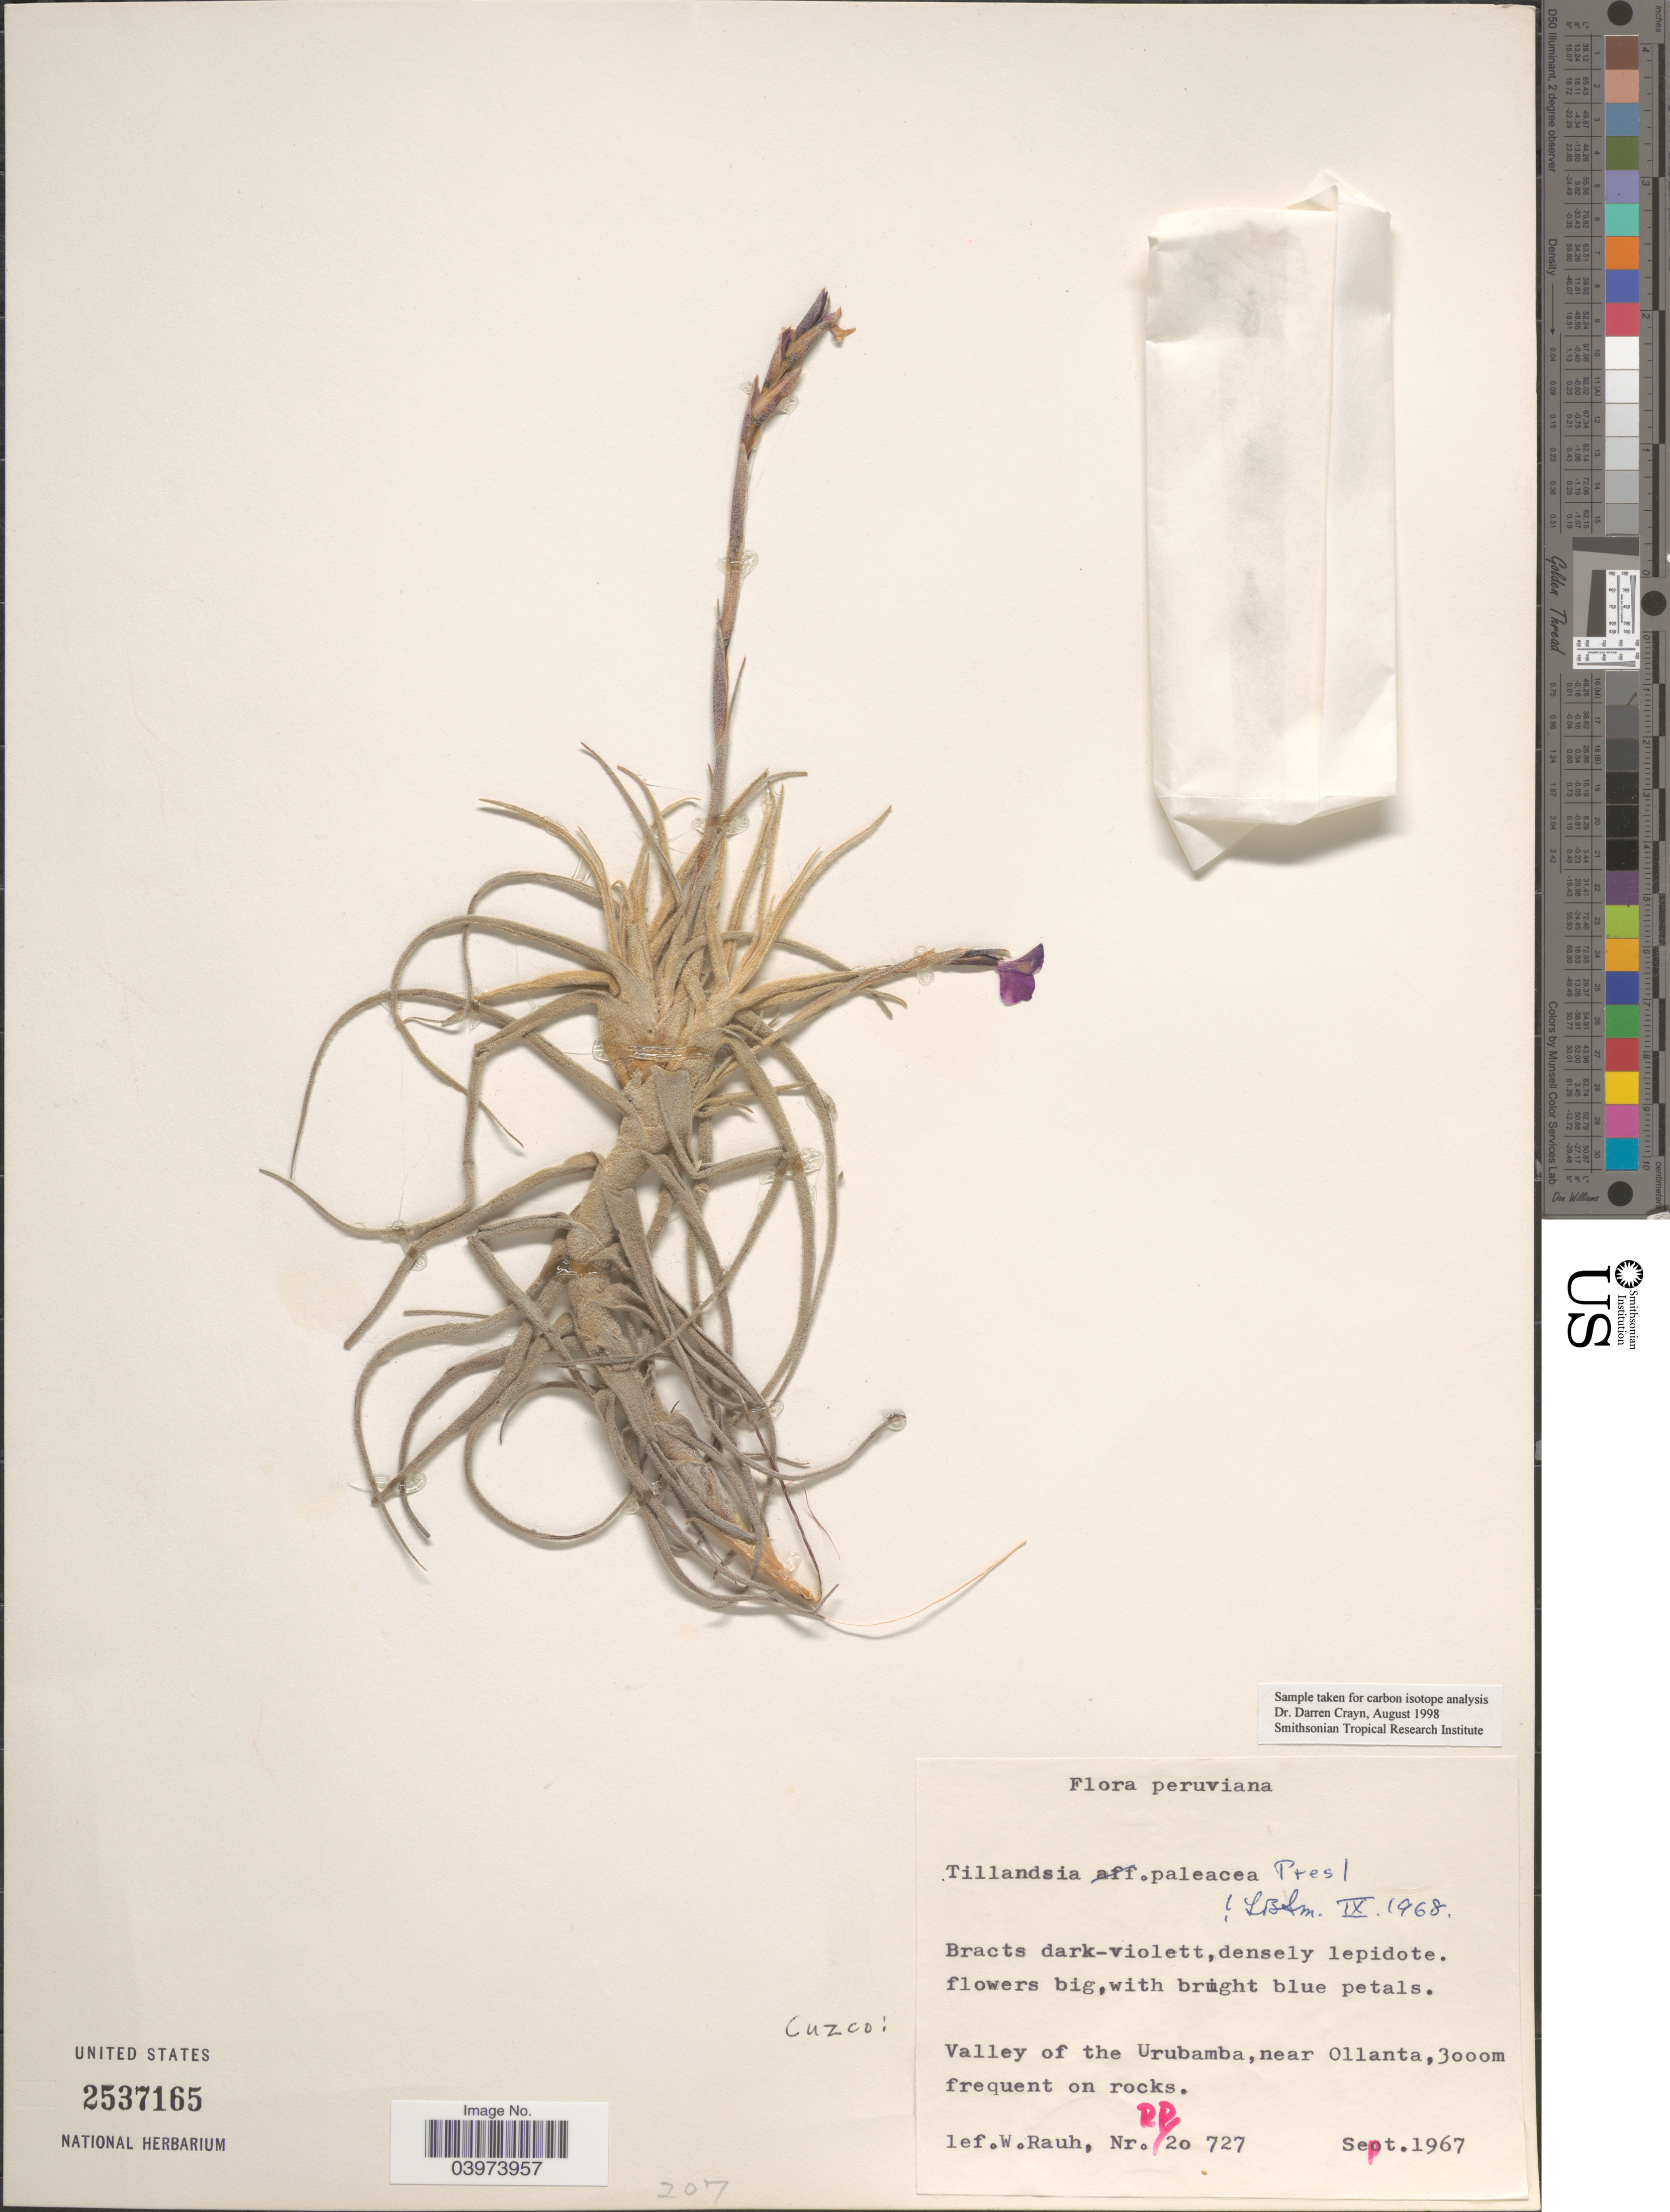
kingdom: Plantae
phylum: Tracheophyta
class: Liliopsida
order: Poales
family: Bromeliaceae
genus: Tillandsia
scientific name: Tillandsia paleacea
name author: C. Presl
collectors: W. Rauh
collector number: RP20727*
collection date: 1967-09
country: Peru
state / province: Cusco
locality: Cuzco: Valley of the Urubamba, near Ollanta.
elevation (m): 3000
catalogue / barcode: US 2537165